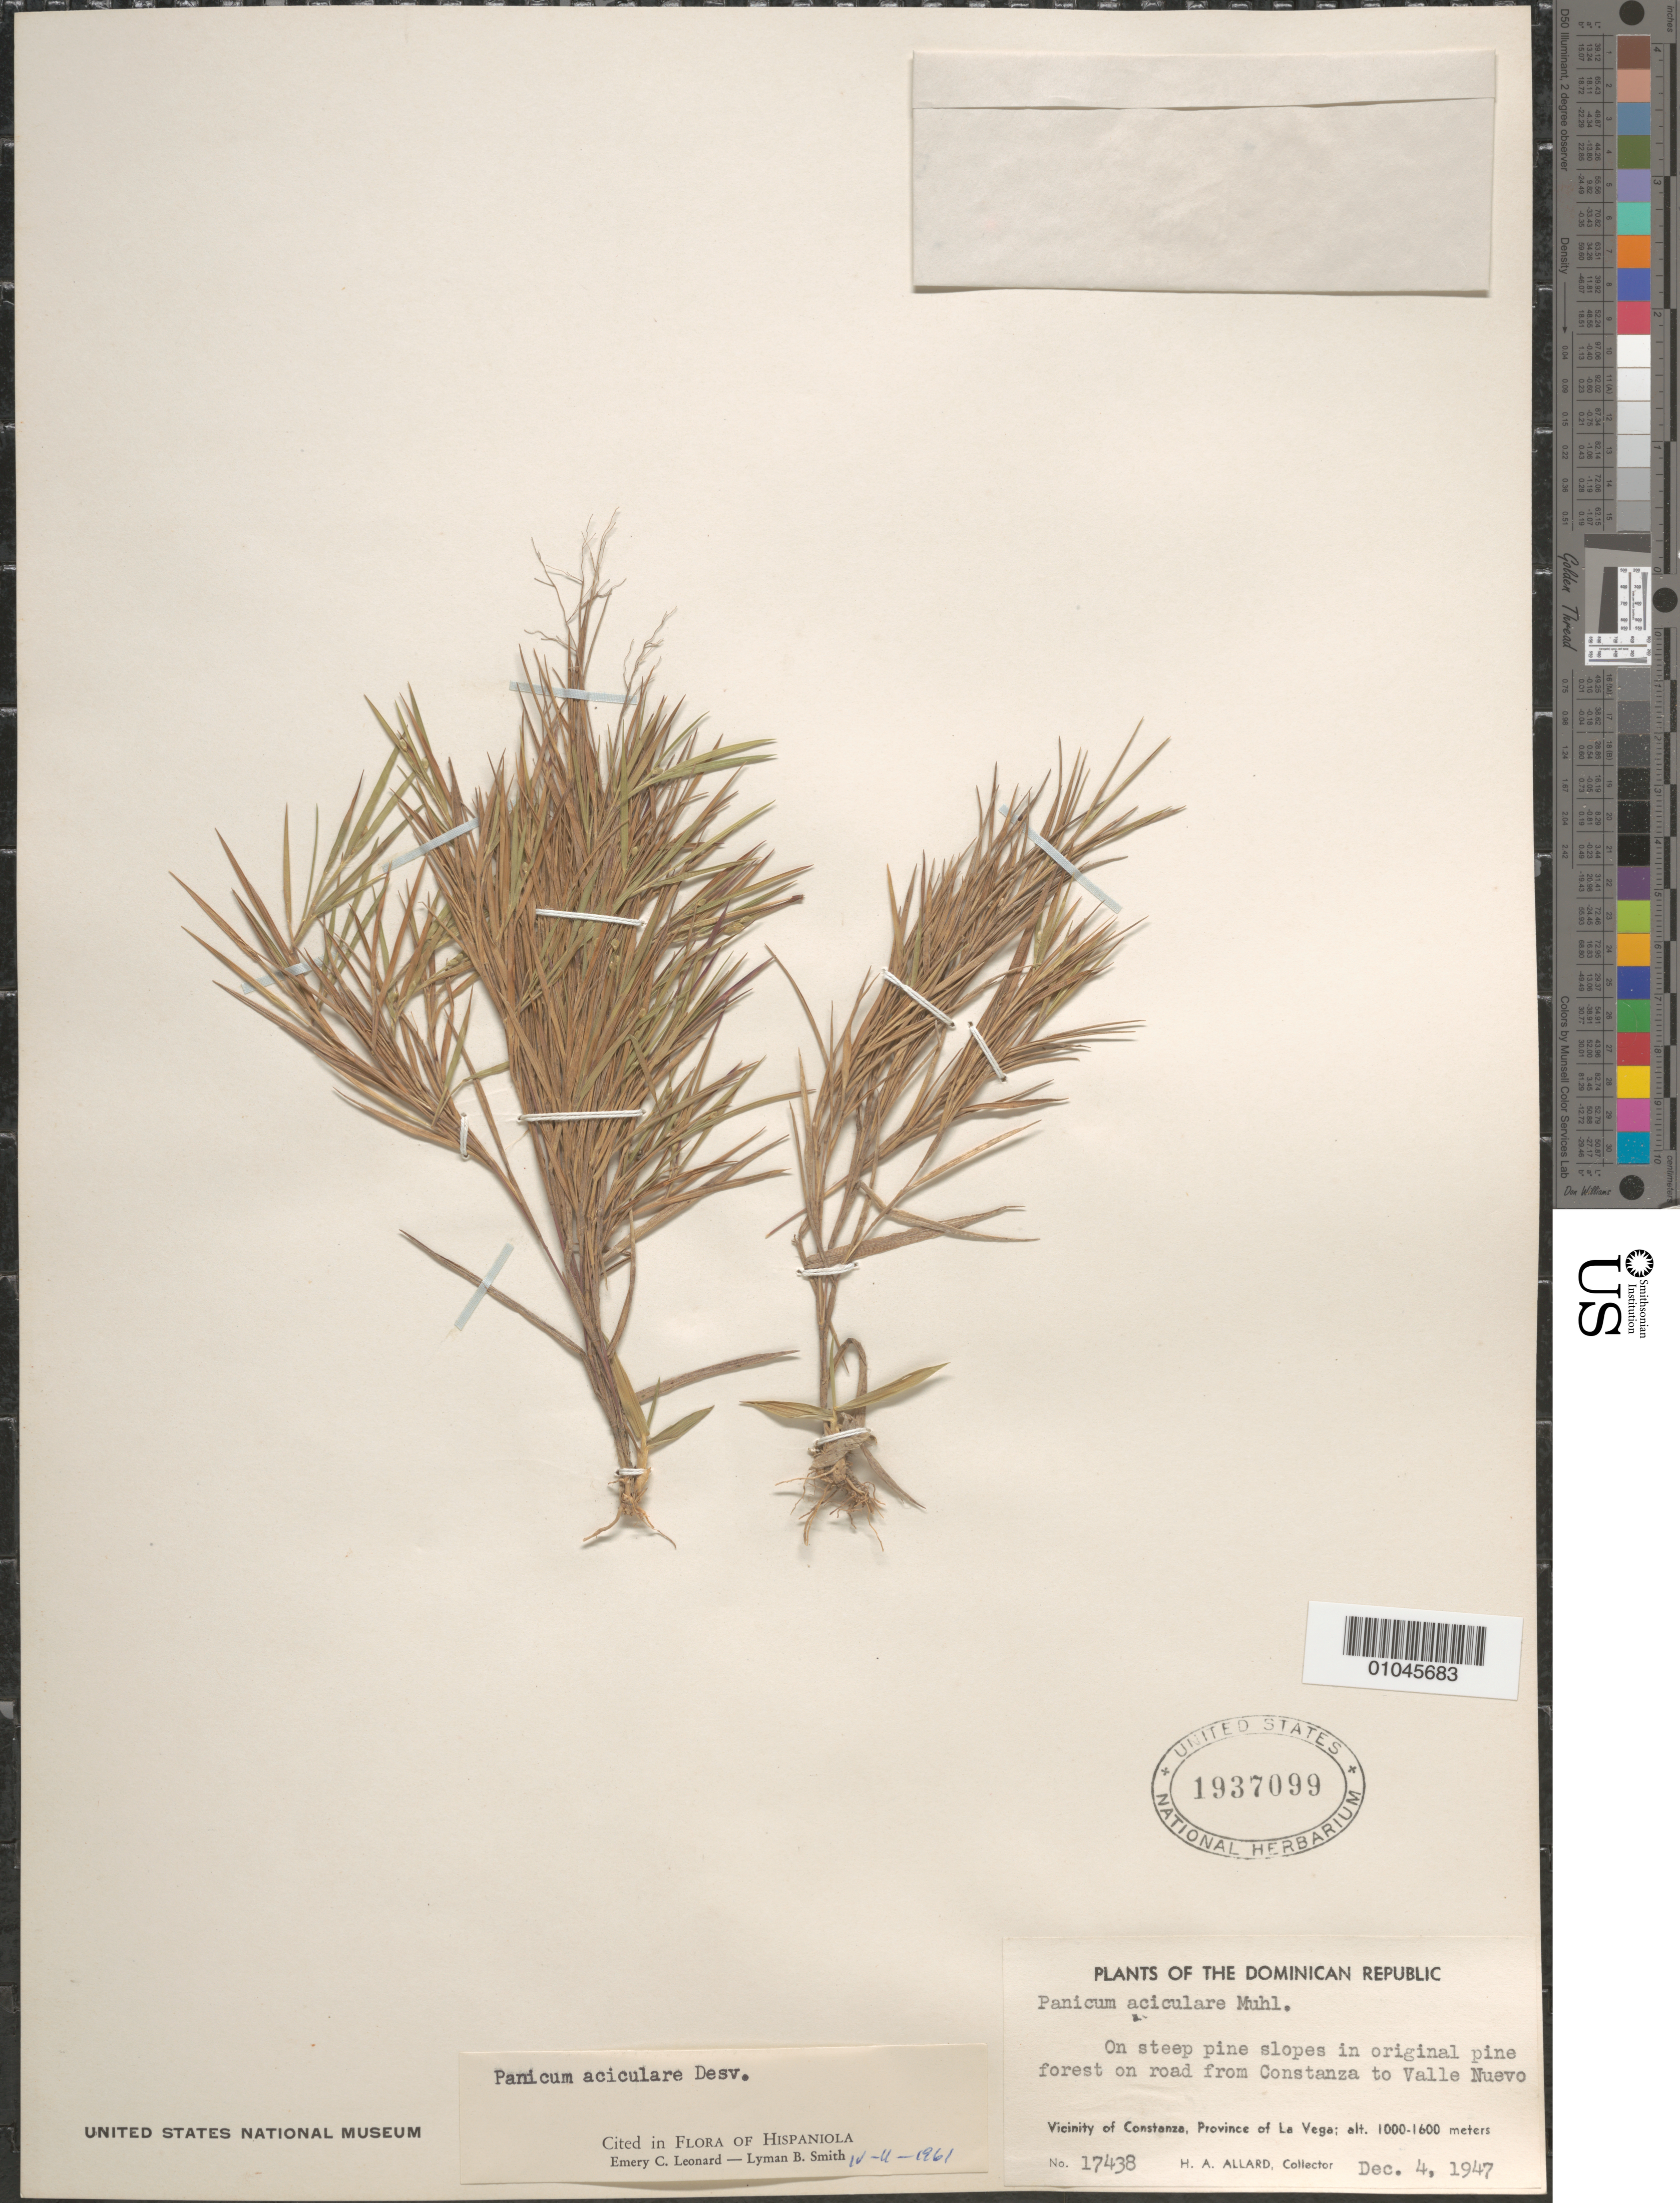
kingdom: Plantae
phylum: Tracheophyta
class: Liliopsida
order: Poales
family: Poaceae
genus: Panicum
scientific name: Panicum aciculare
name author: Desv. ex Poir.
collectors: H. A. Allard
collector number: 17438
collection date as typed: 04 Dec 1947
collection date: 1947-12-04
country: Dominican Republic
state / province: La Vega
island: Hispaniola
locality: On steep pine slopes in original pine forest on road from Constanza to Valle Muevo. Vicinity of Constanza.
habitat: on steep pine slopes in original pine forest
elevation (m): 1000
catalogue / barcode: US 1937099